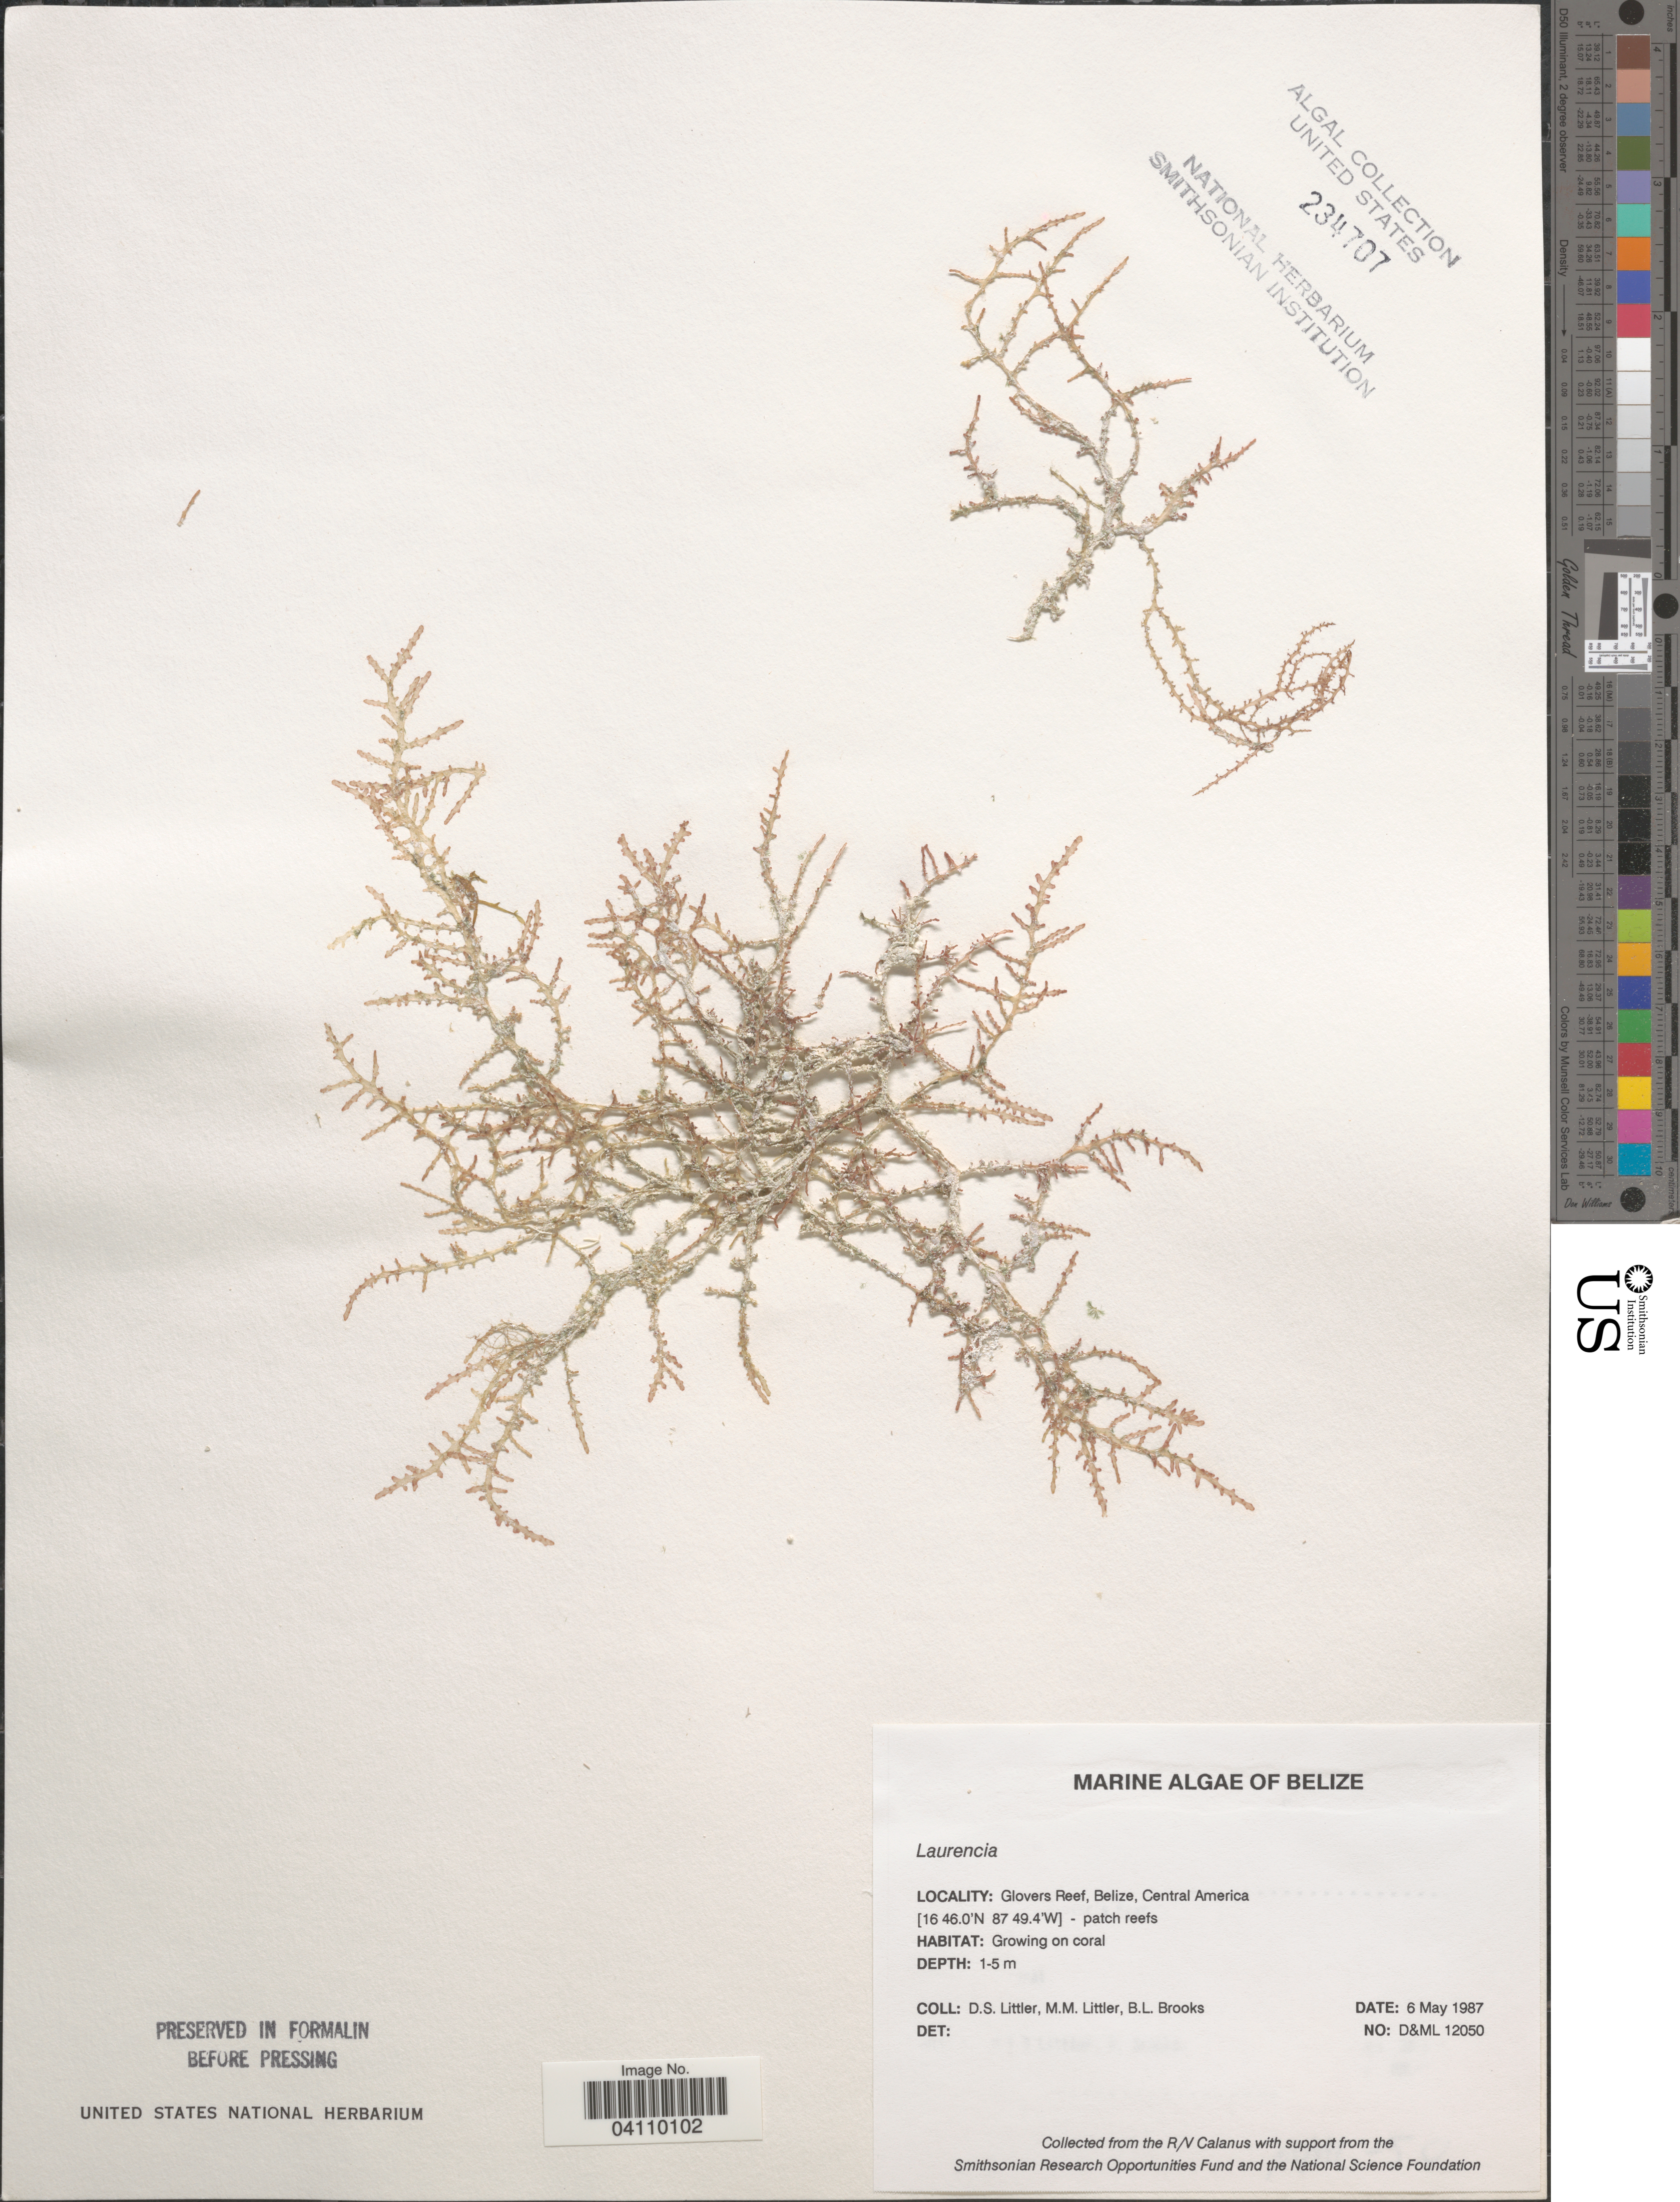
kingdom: Plantae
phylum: Rhodophyta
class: Florideophyceae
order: Ceramiales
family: Rhodomelaceae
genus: Laurencia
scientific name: Laurencia sp.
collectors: D. S. Littler & B. Brooks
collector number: D&ML12050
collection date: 1987-05-06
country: Belize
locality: Glovers Reef.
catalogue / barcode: US 234707